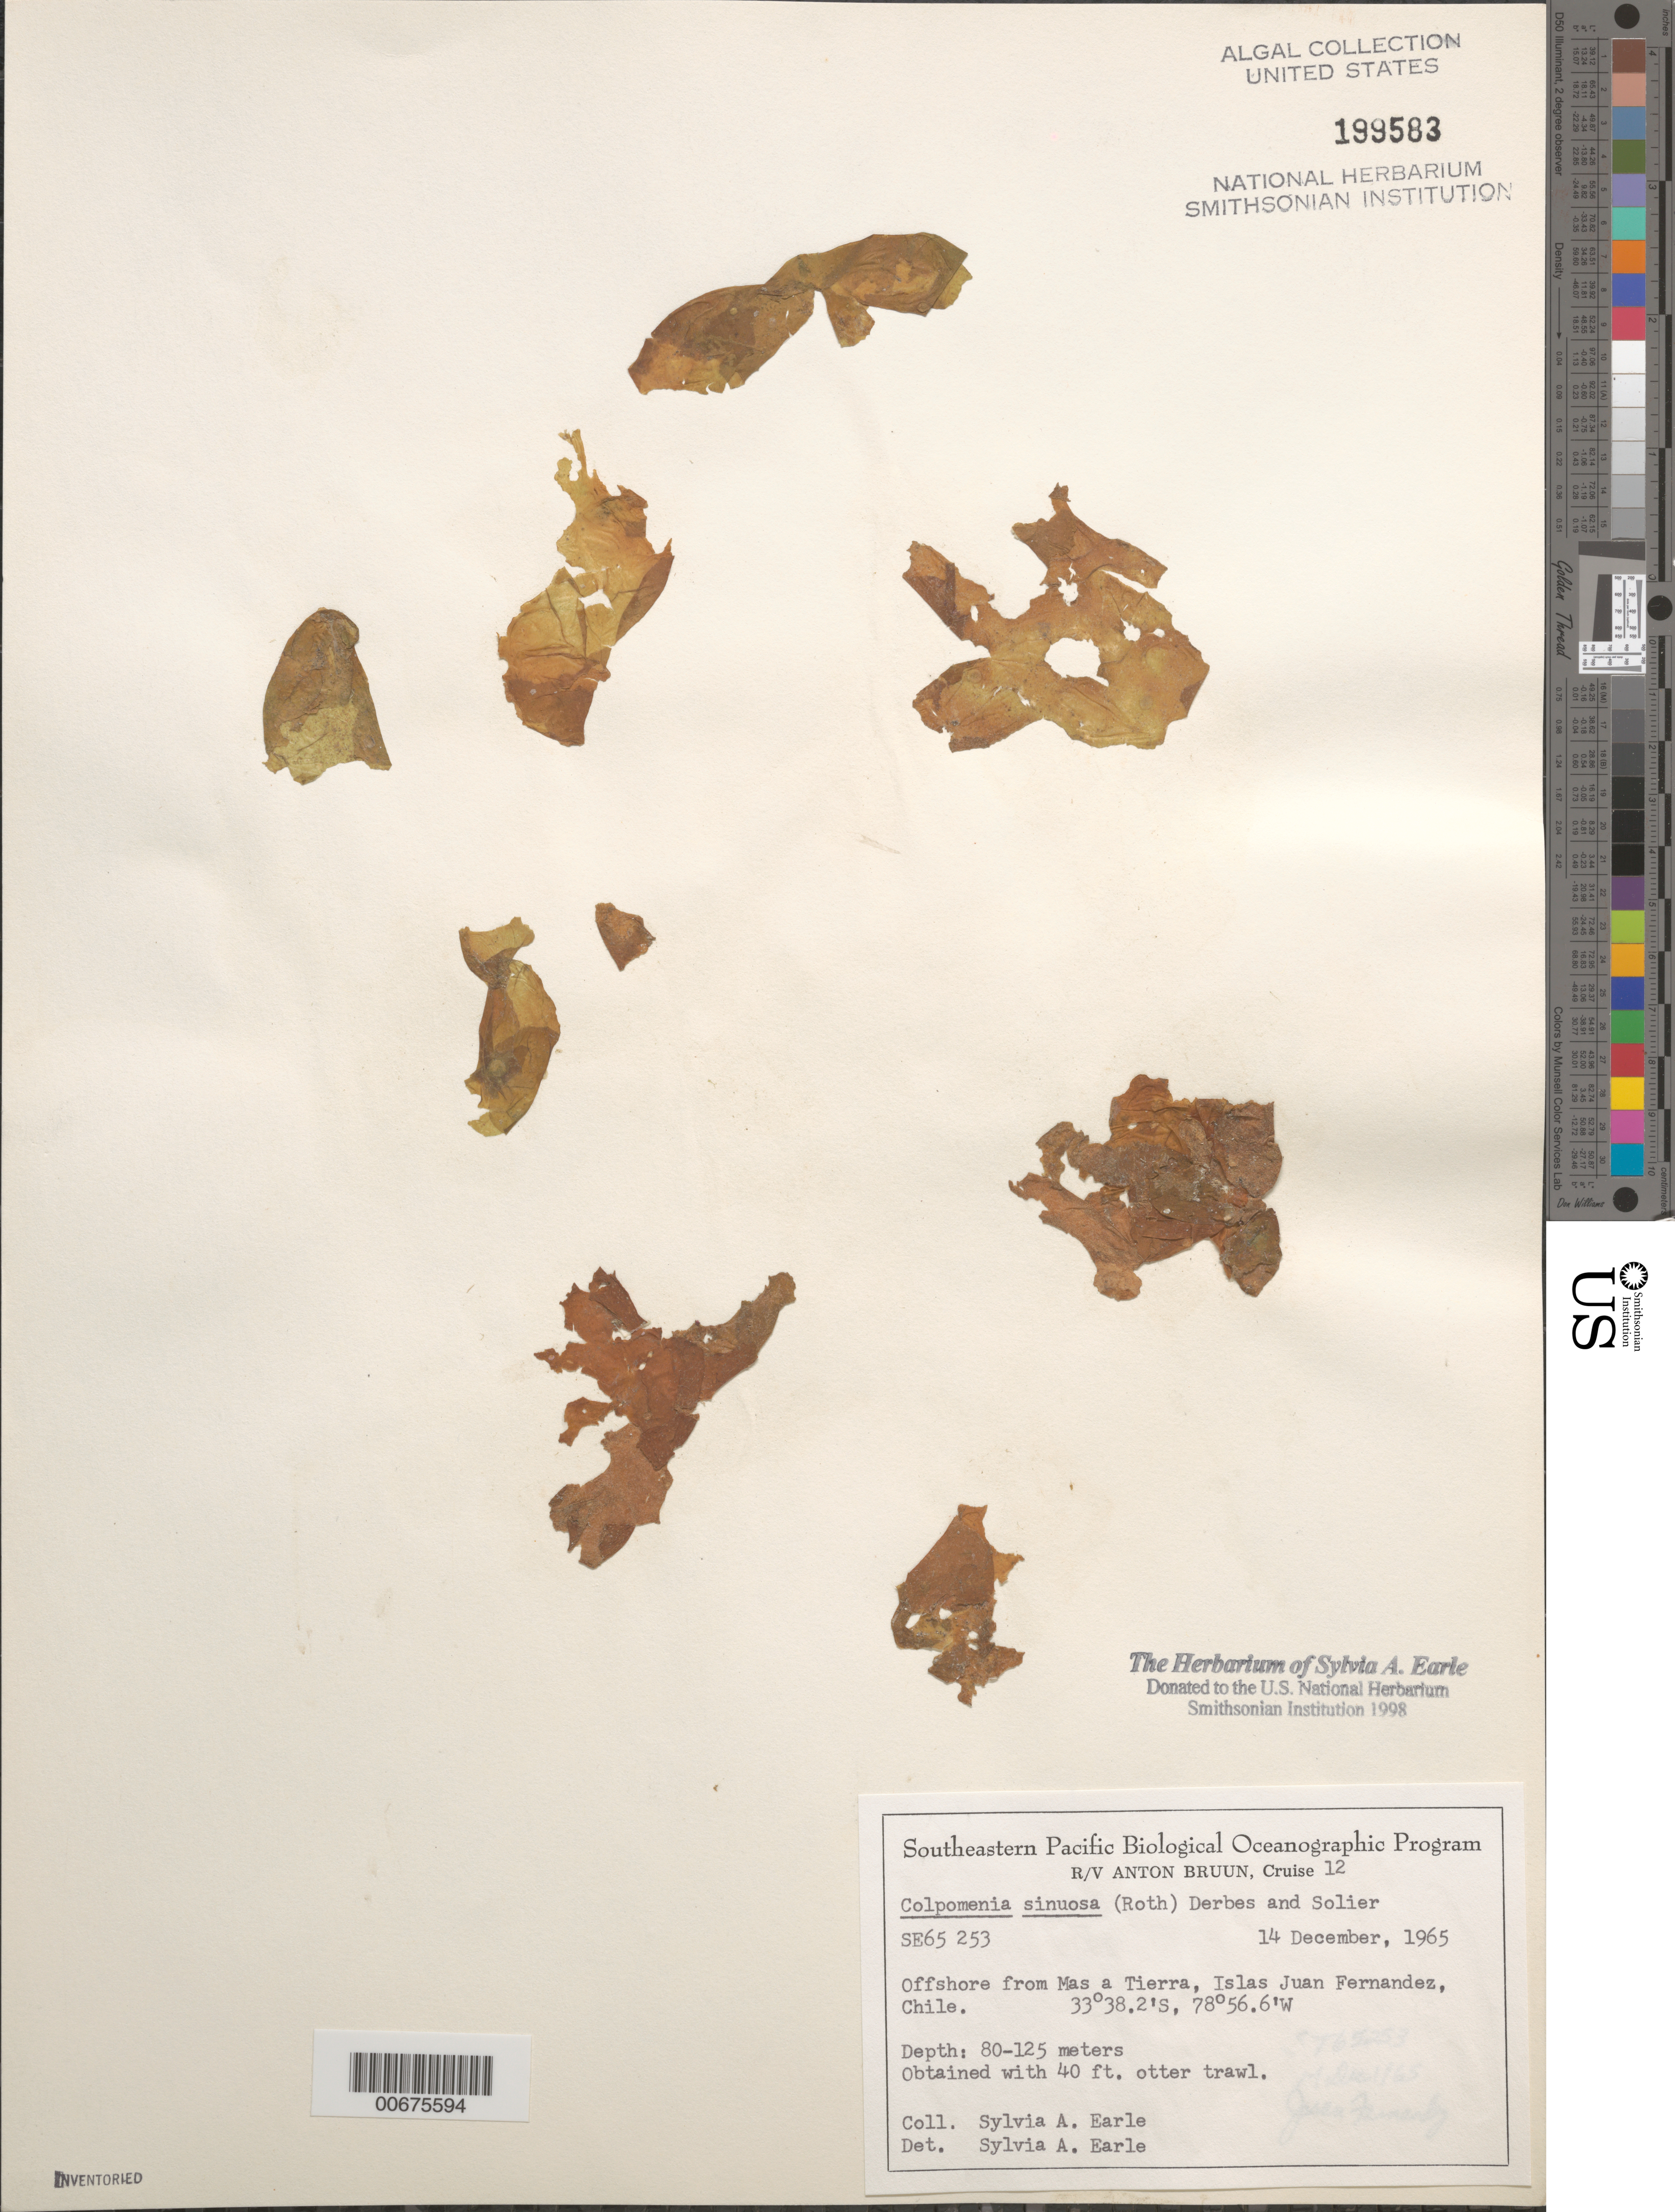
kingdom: Chromista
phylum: Ochrophyta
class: Phaeophyceae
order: Scytosiphonales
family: Scytosiphonaceae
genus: Colpomenia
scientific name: Colpomenia sinuosa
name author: (K. Mert. ex Roth) Derbes & Solier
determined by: Earle, S. A.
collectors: S. A. Earle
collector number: SE 65253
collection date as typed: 14 Dec 1965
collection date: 1965-12-14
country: Chile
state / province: Valparaíso (V)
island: Isla Más a Tierra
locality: Off Más a Tierra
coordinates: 33 38.2' S, 78 56.6' W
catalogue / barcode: US 199583